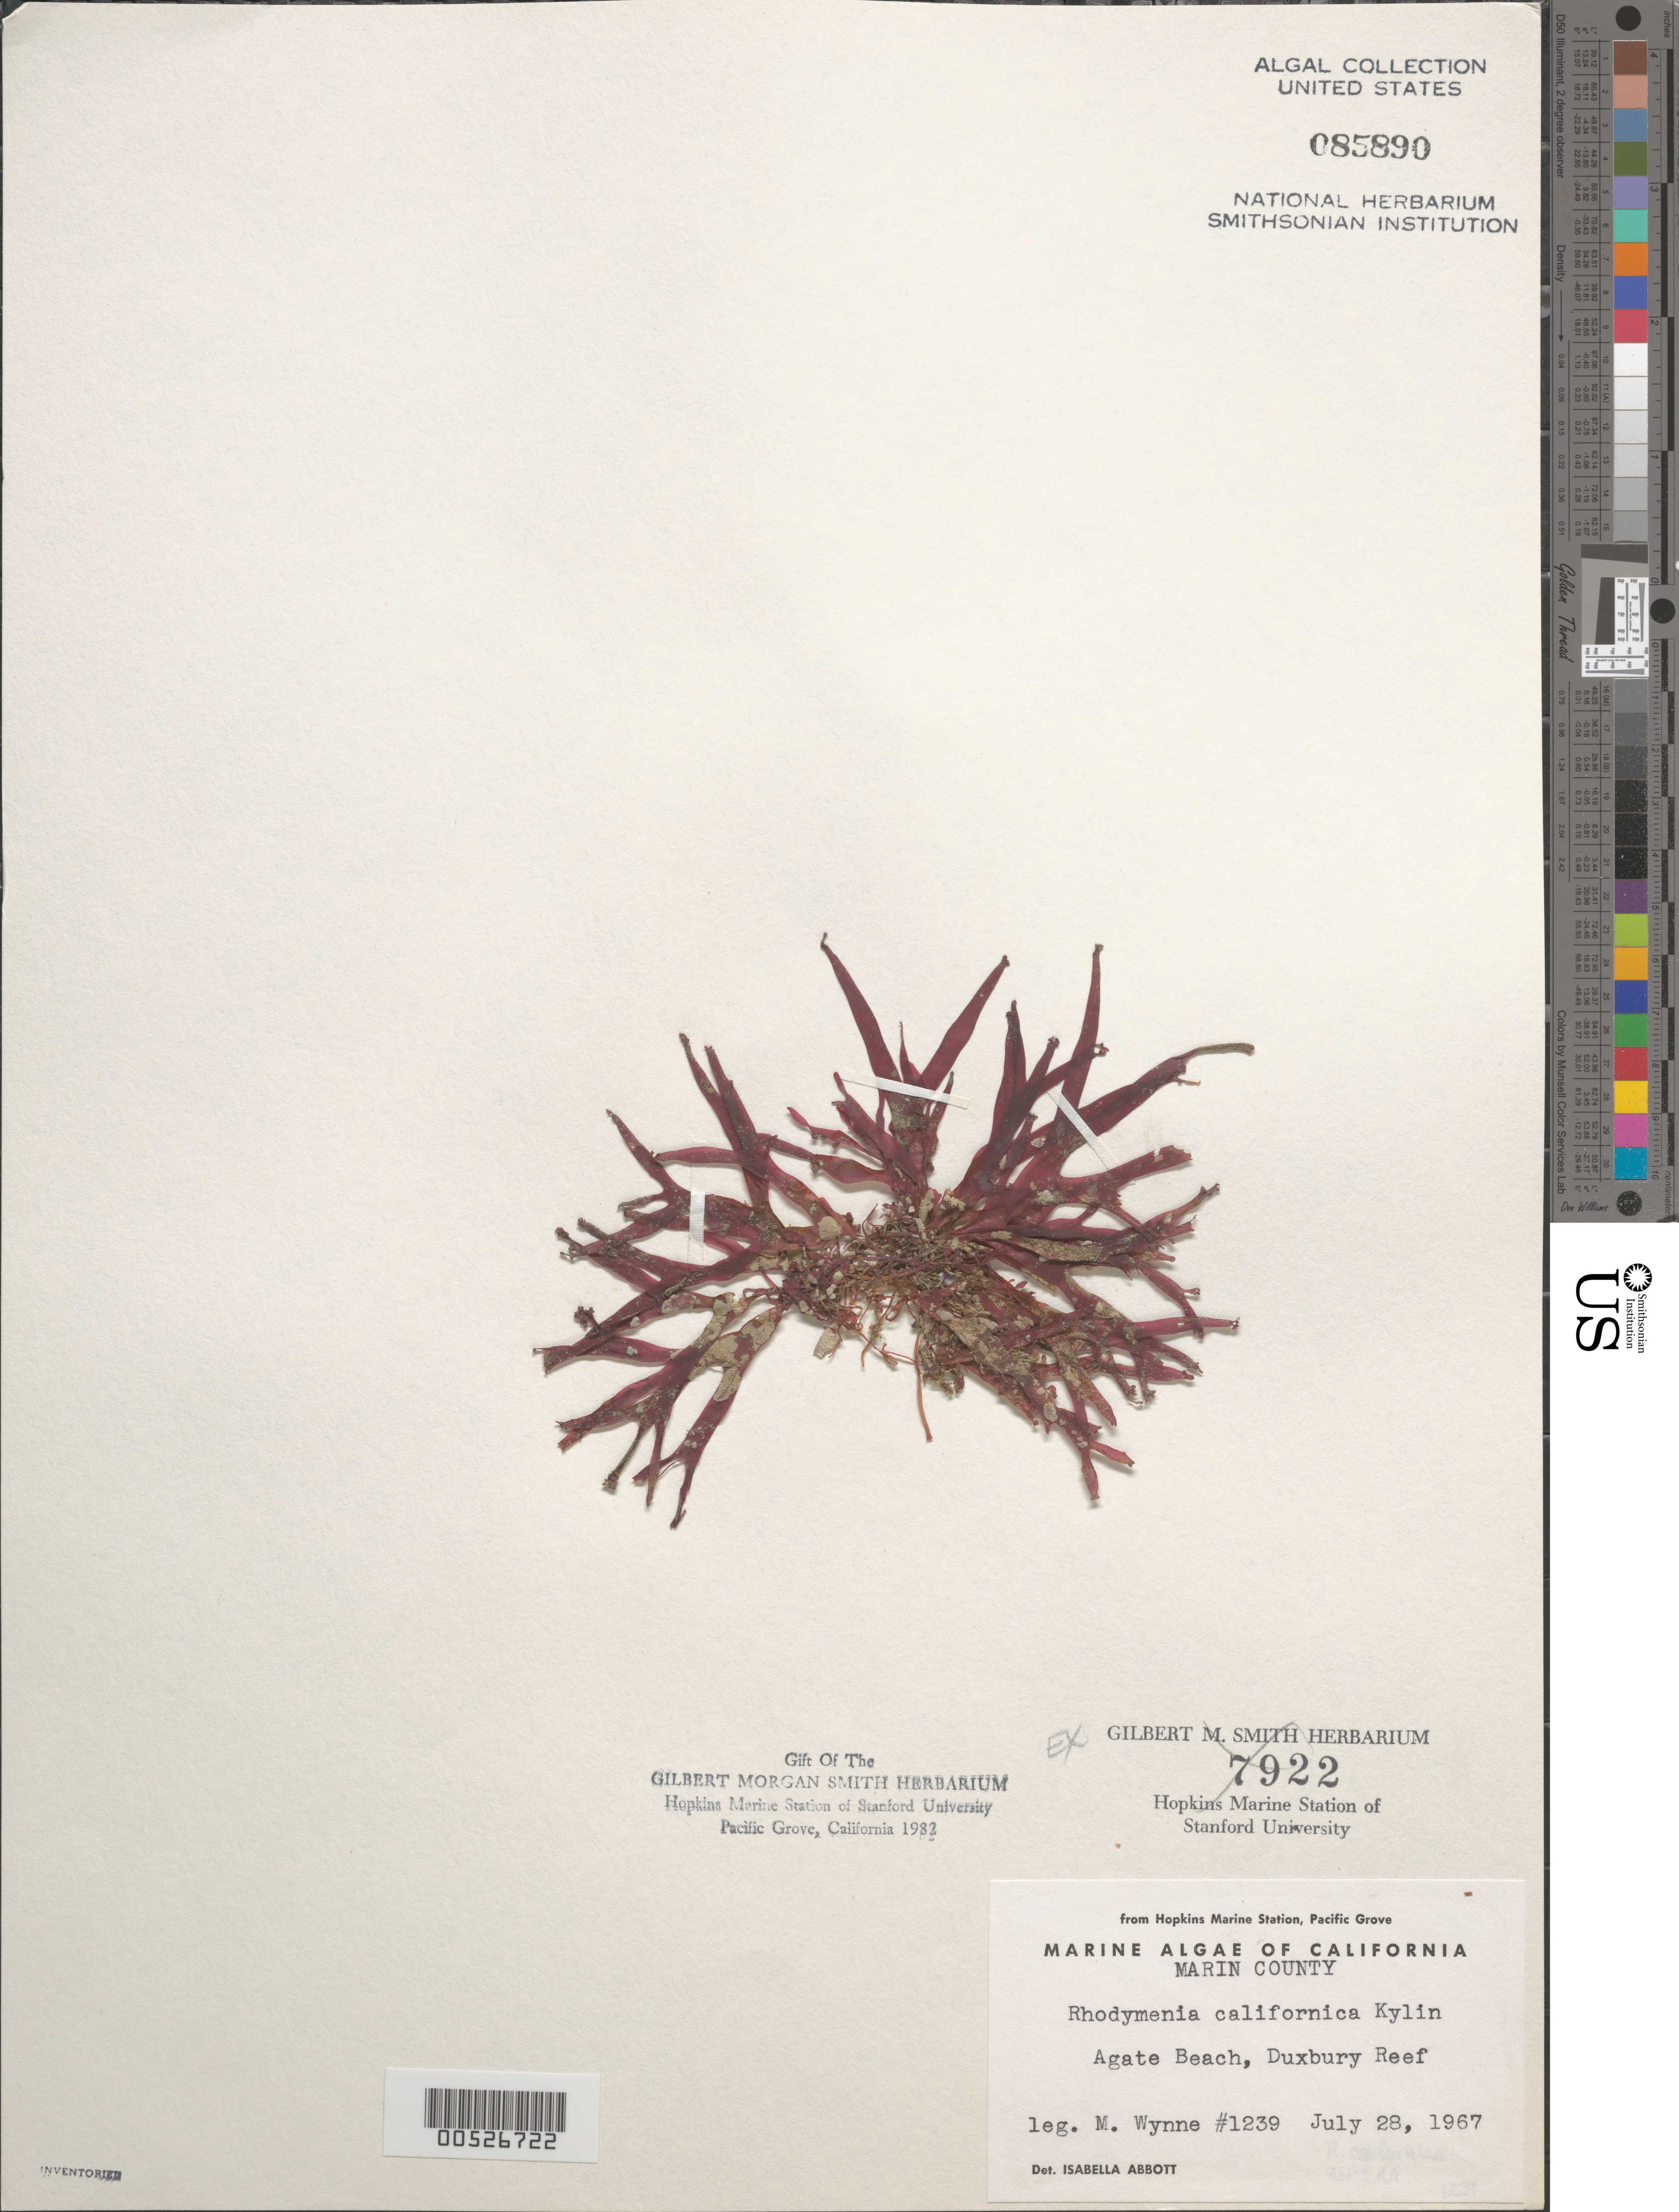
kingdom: Plantae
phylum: Rhodophyta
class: Florideophyceae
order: Rhodymeniales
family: Rhodymeniaceae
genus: Rhodymenia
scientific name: Rhodymenia californica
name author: Kylin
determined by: Abbott, Isabella A.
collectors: M.J. Wynne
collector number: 1239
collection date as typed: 28 Jul 1967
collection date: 1967-07-28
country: United States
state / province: California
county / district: Marin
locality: Agate Beach, Duxbury Reef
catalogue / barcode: US 85890